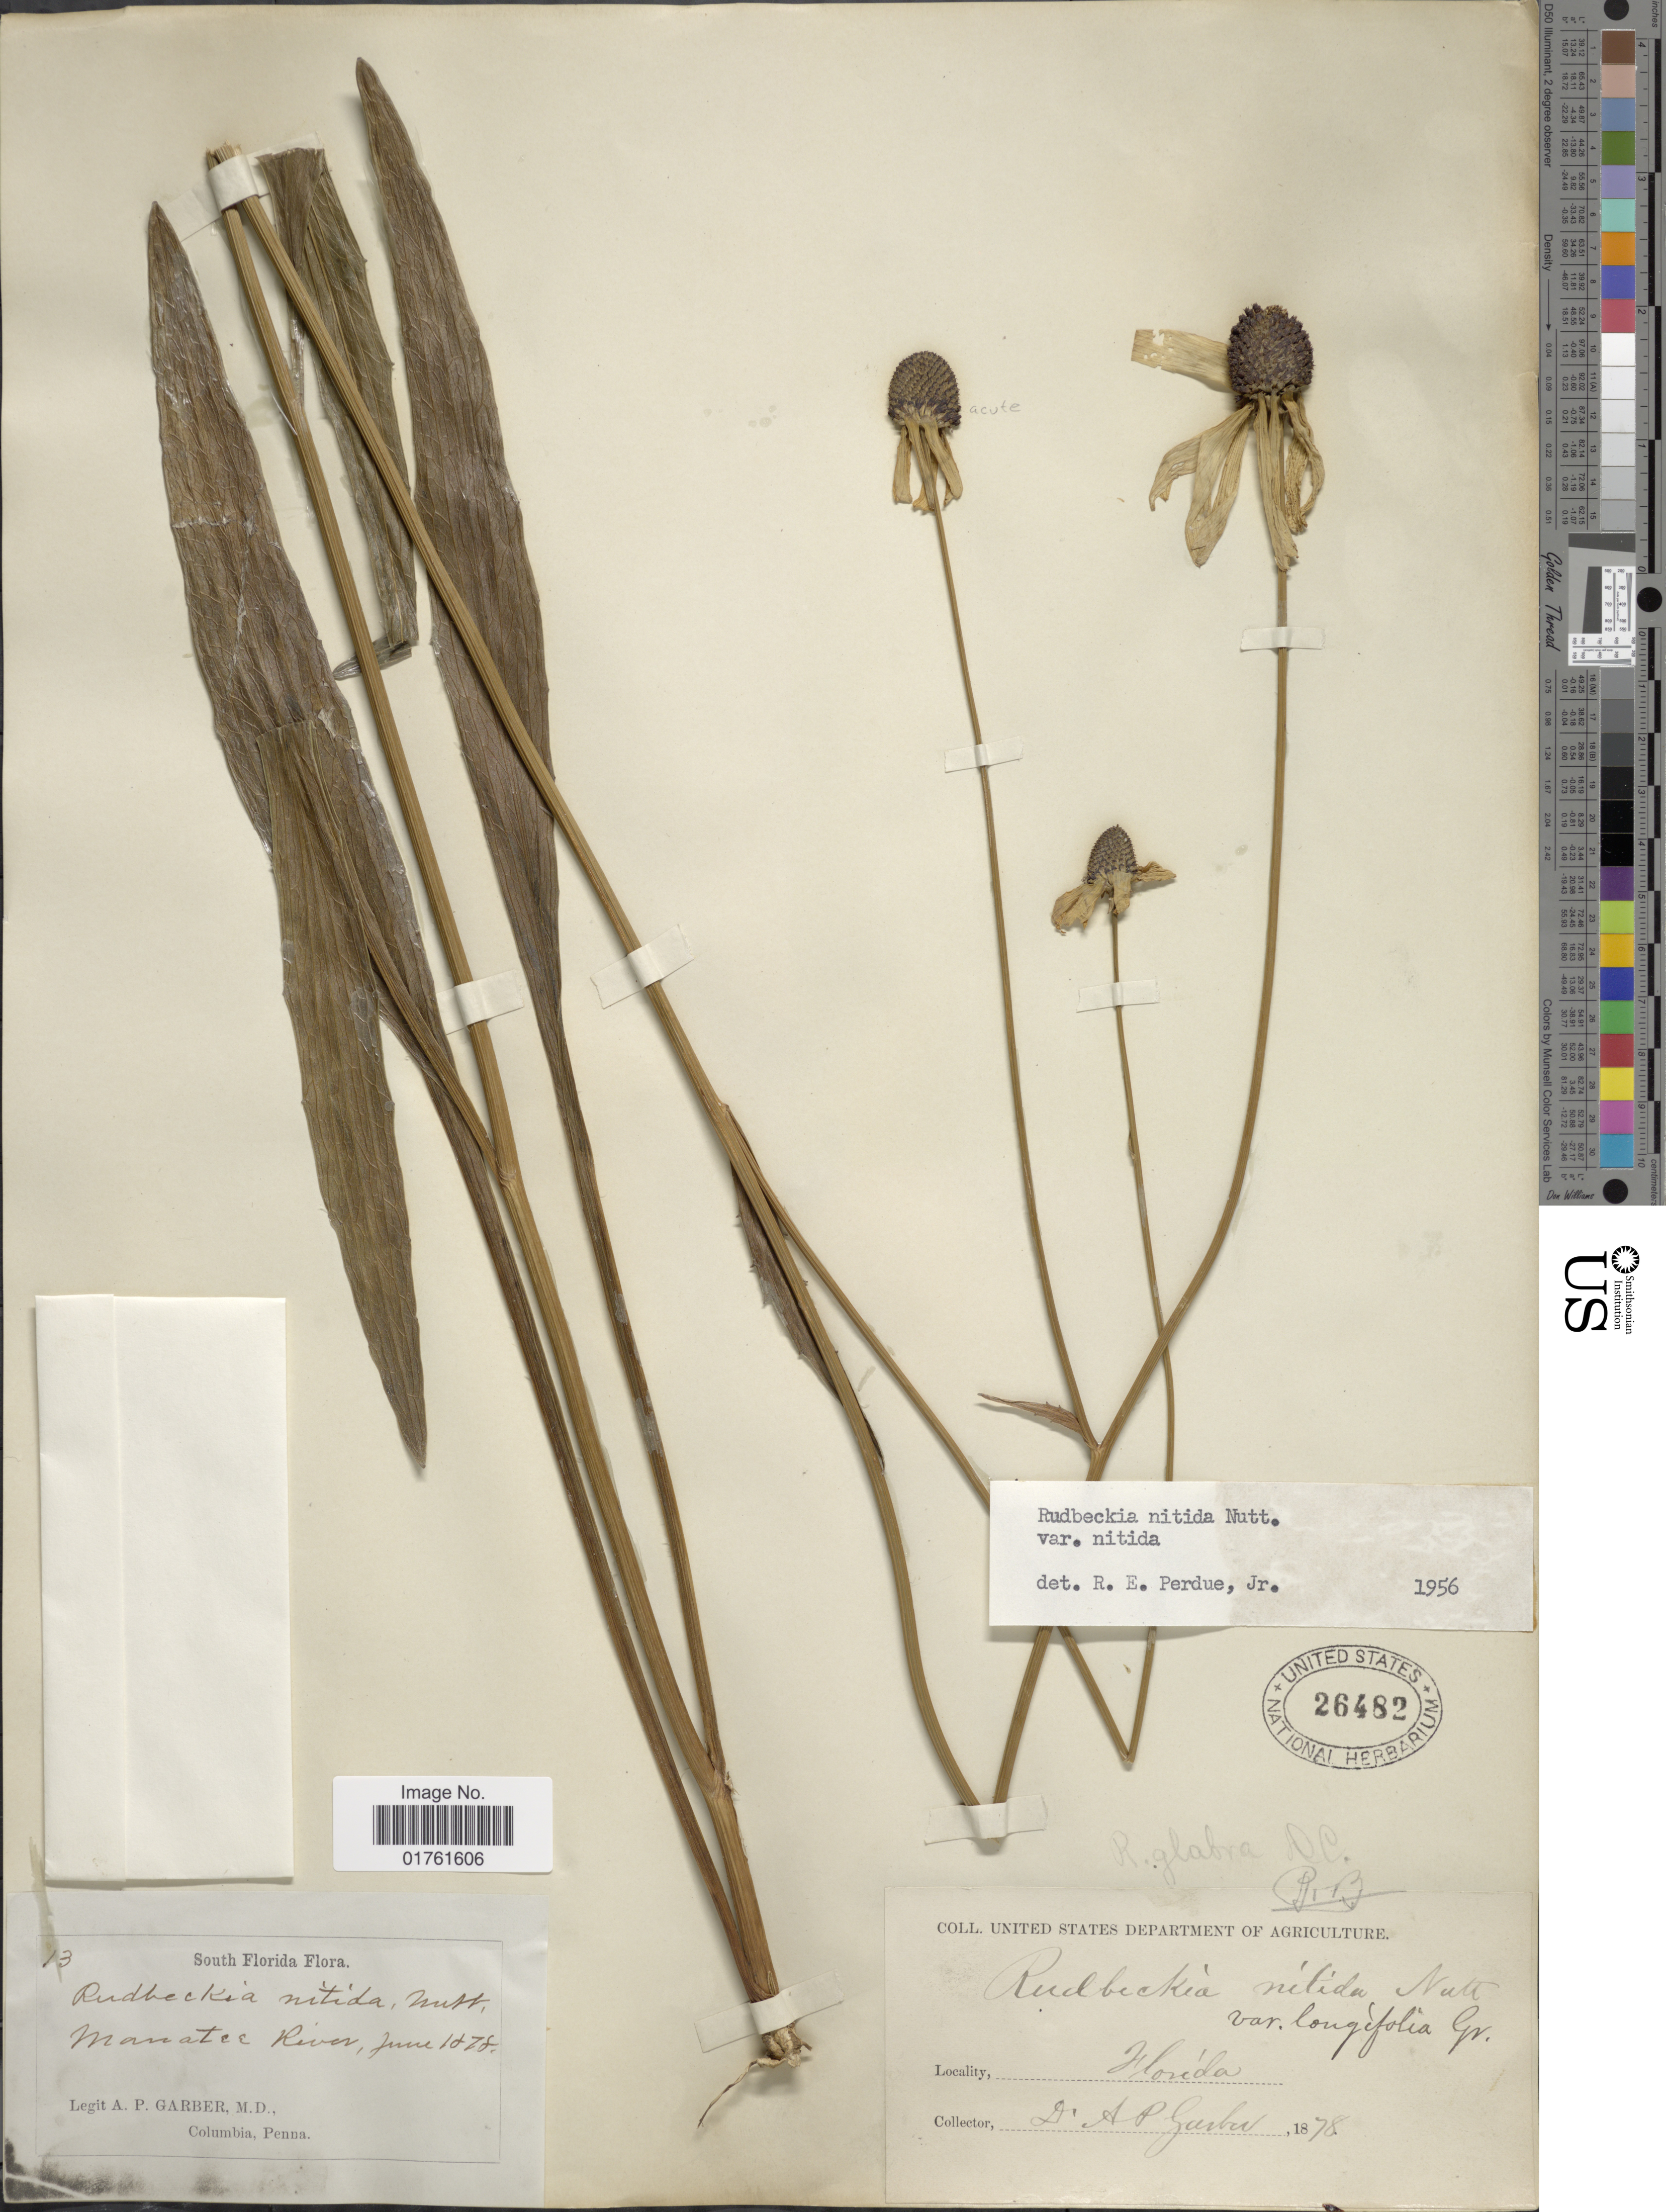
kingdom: Plantae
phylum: Tracheophyta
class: Magnoliopsida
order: Asterales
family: Asteraceae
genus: Rudbeckia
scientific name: Rudbeckia nitida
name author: Nutt.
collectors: A. P. Garber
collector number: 13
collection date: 1878-06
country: United States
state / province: Florida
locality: Manatee River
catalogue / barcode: US 26482